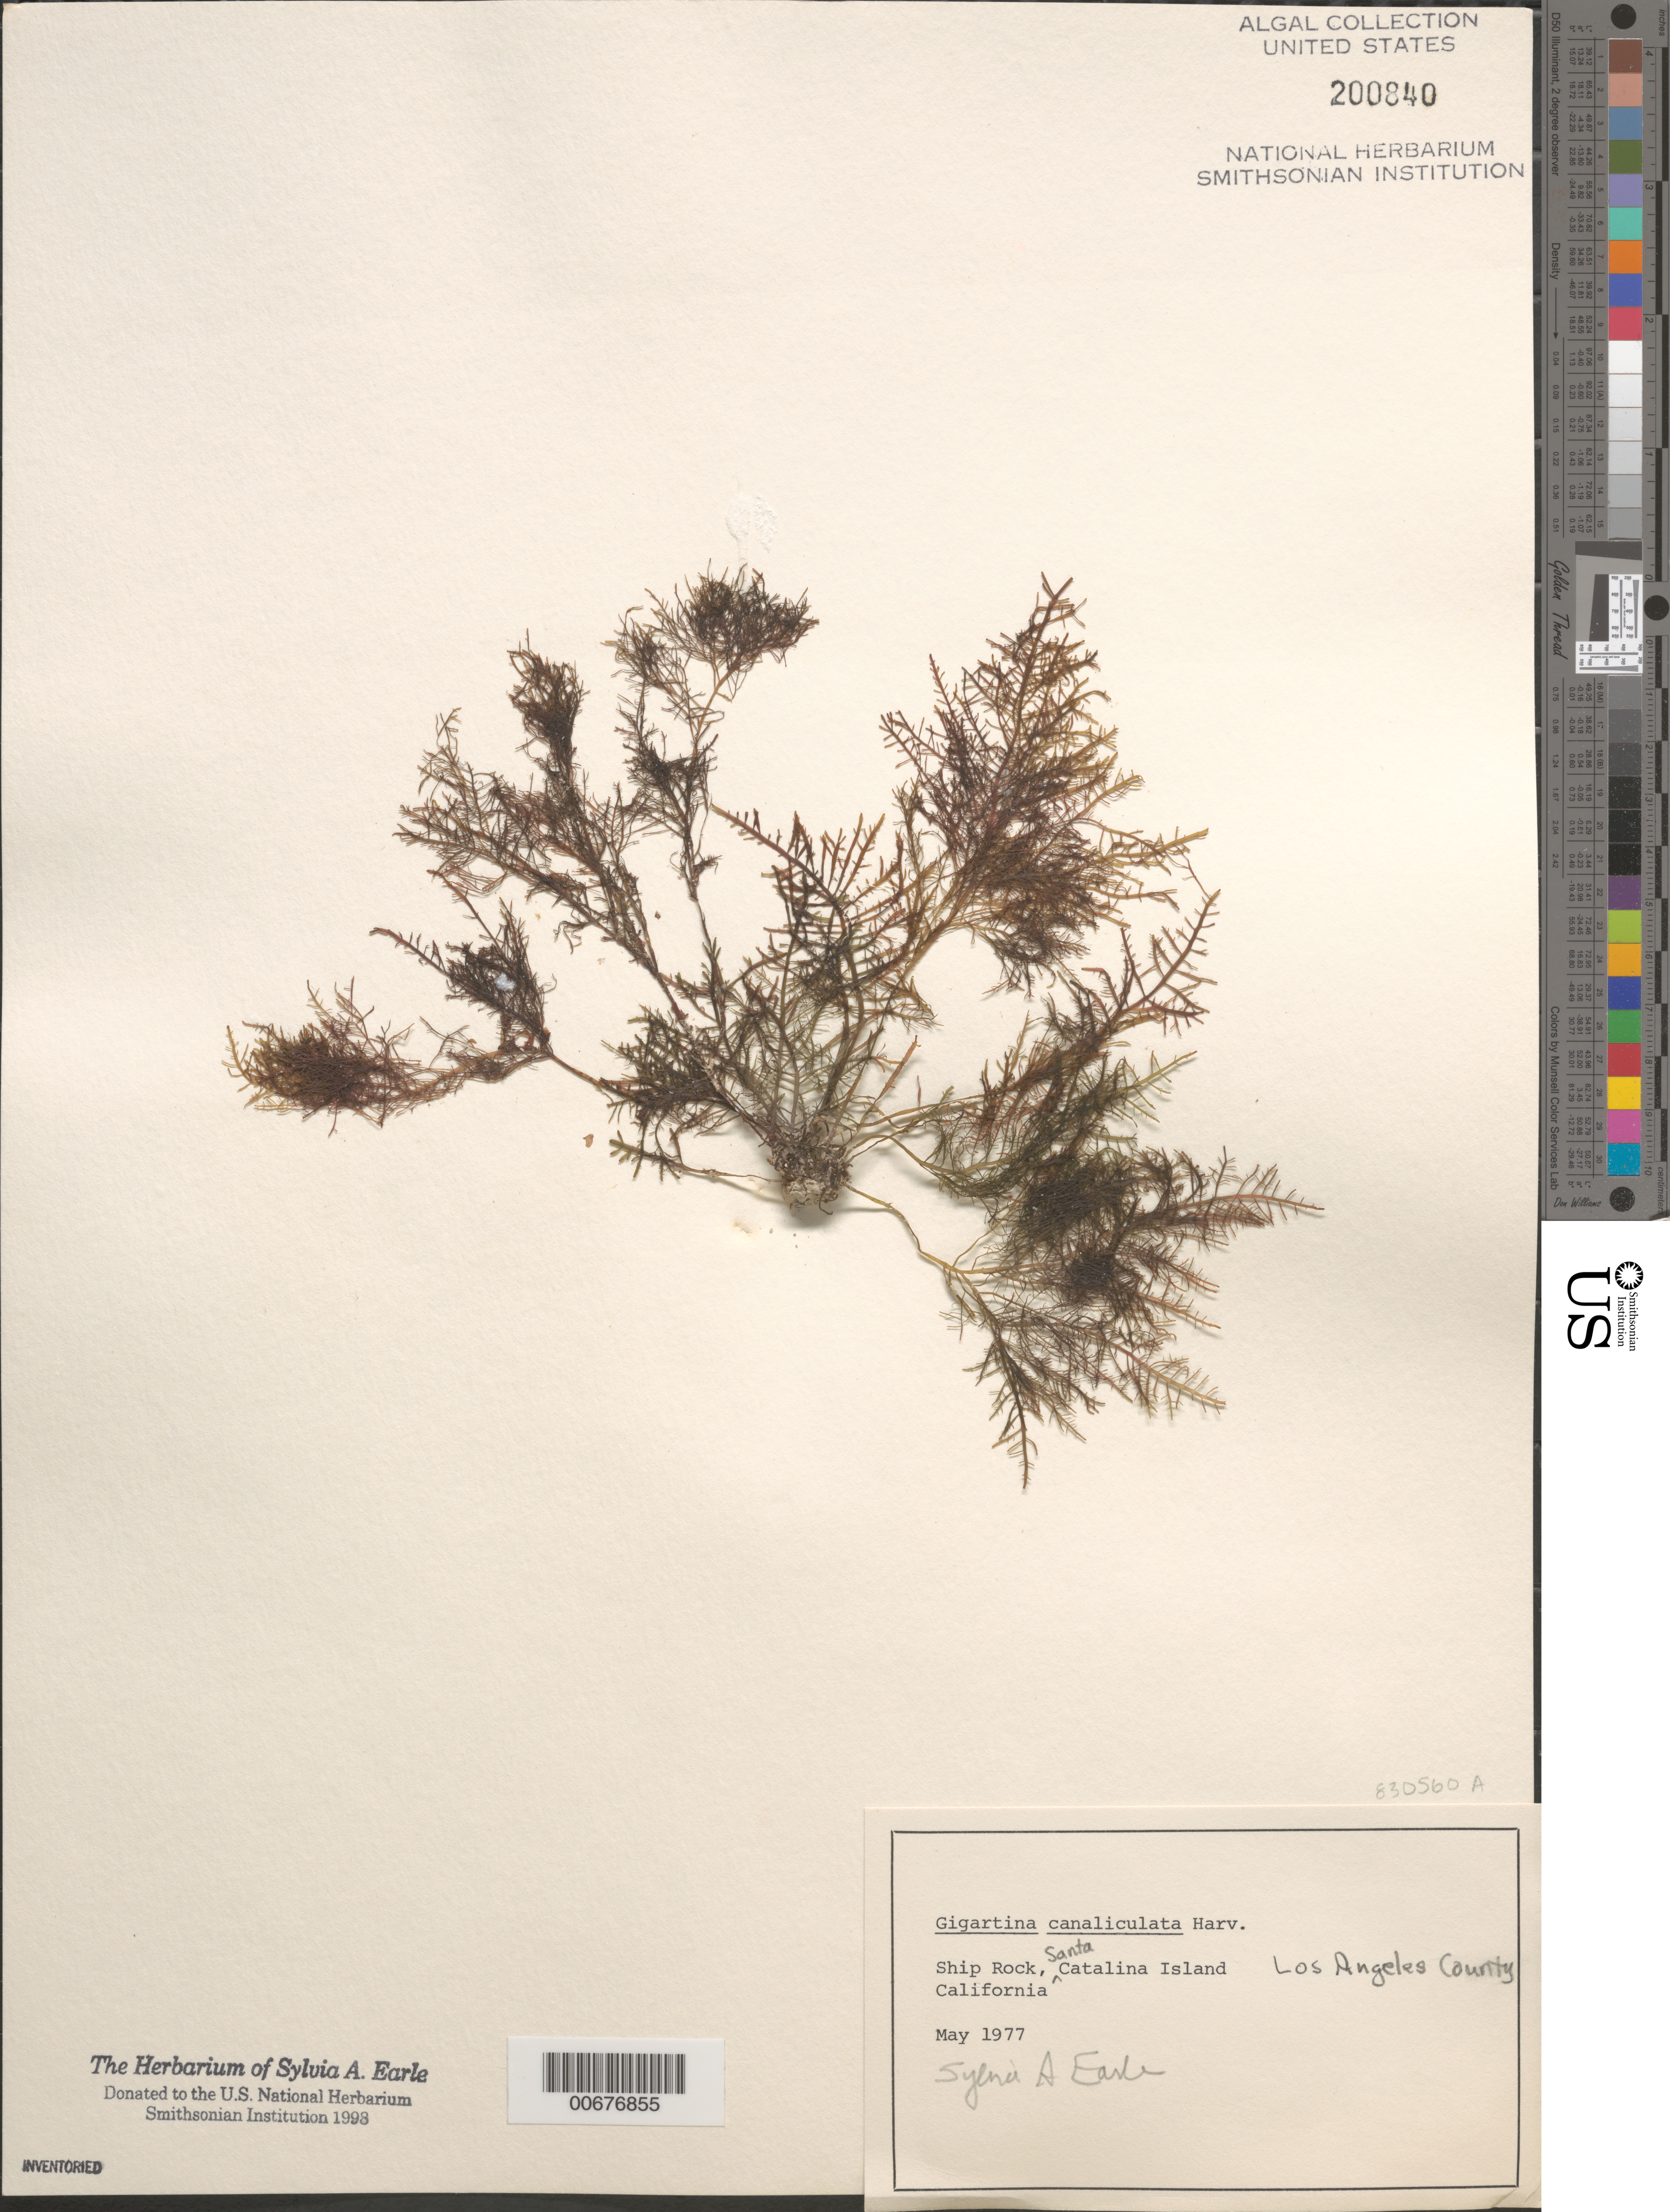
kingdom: Plantae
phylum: Rhodophyta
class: Florideophyceae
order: Gigartinales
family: Gigartinaceae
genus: Chondracanthus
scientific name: Chondracanthus canaliculatus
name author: (Harv.) Guiry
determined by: Algae name updating Project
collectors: S. A. Earle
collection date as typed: May 1977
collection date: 1977-05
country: United States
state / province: California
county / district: Los Angeles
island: Santa Catalina Island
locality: Ship Rock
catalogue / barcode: US 200840